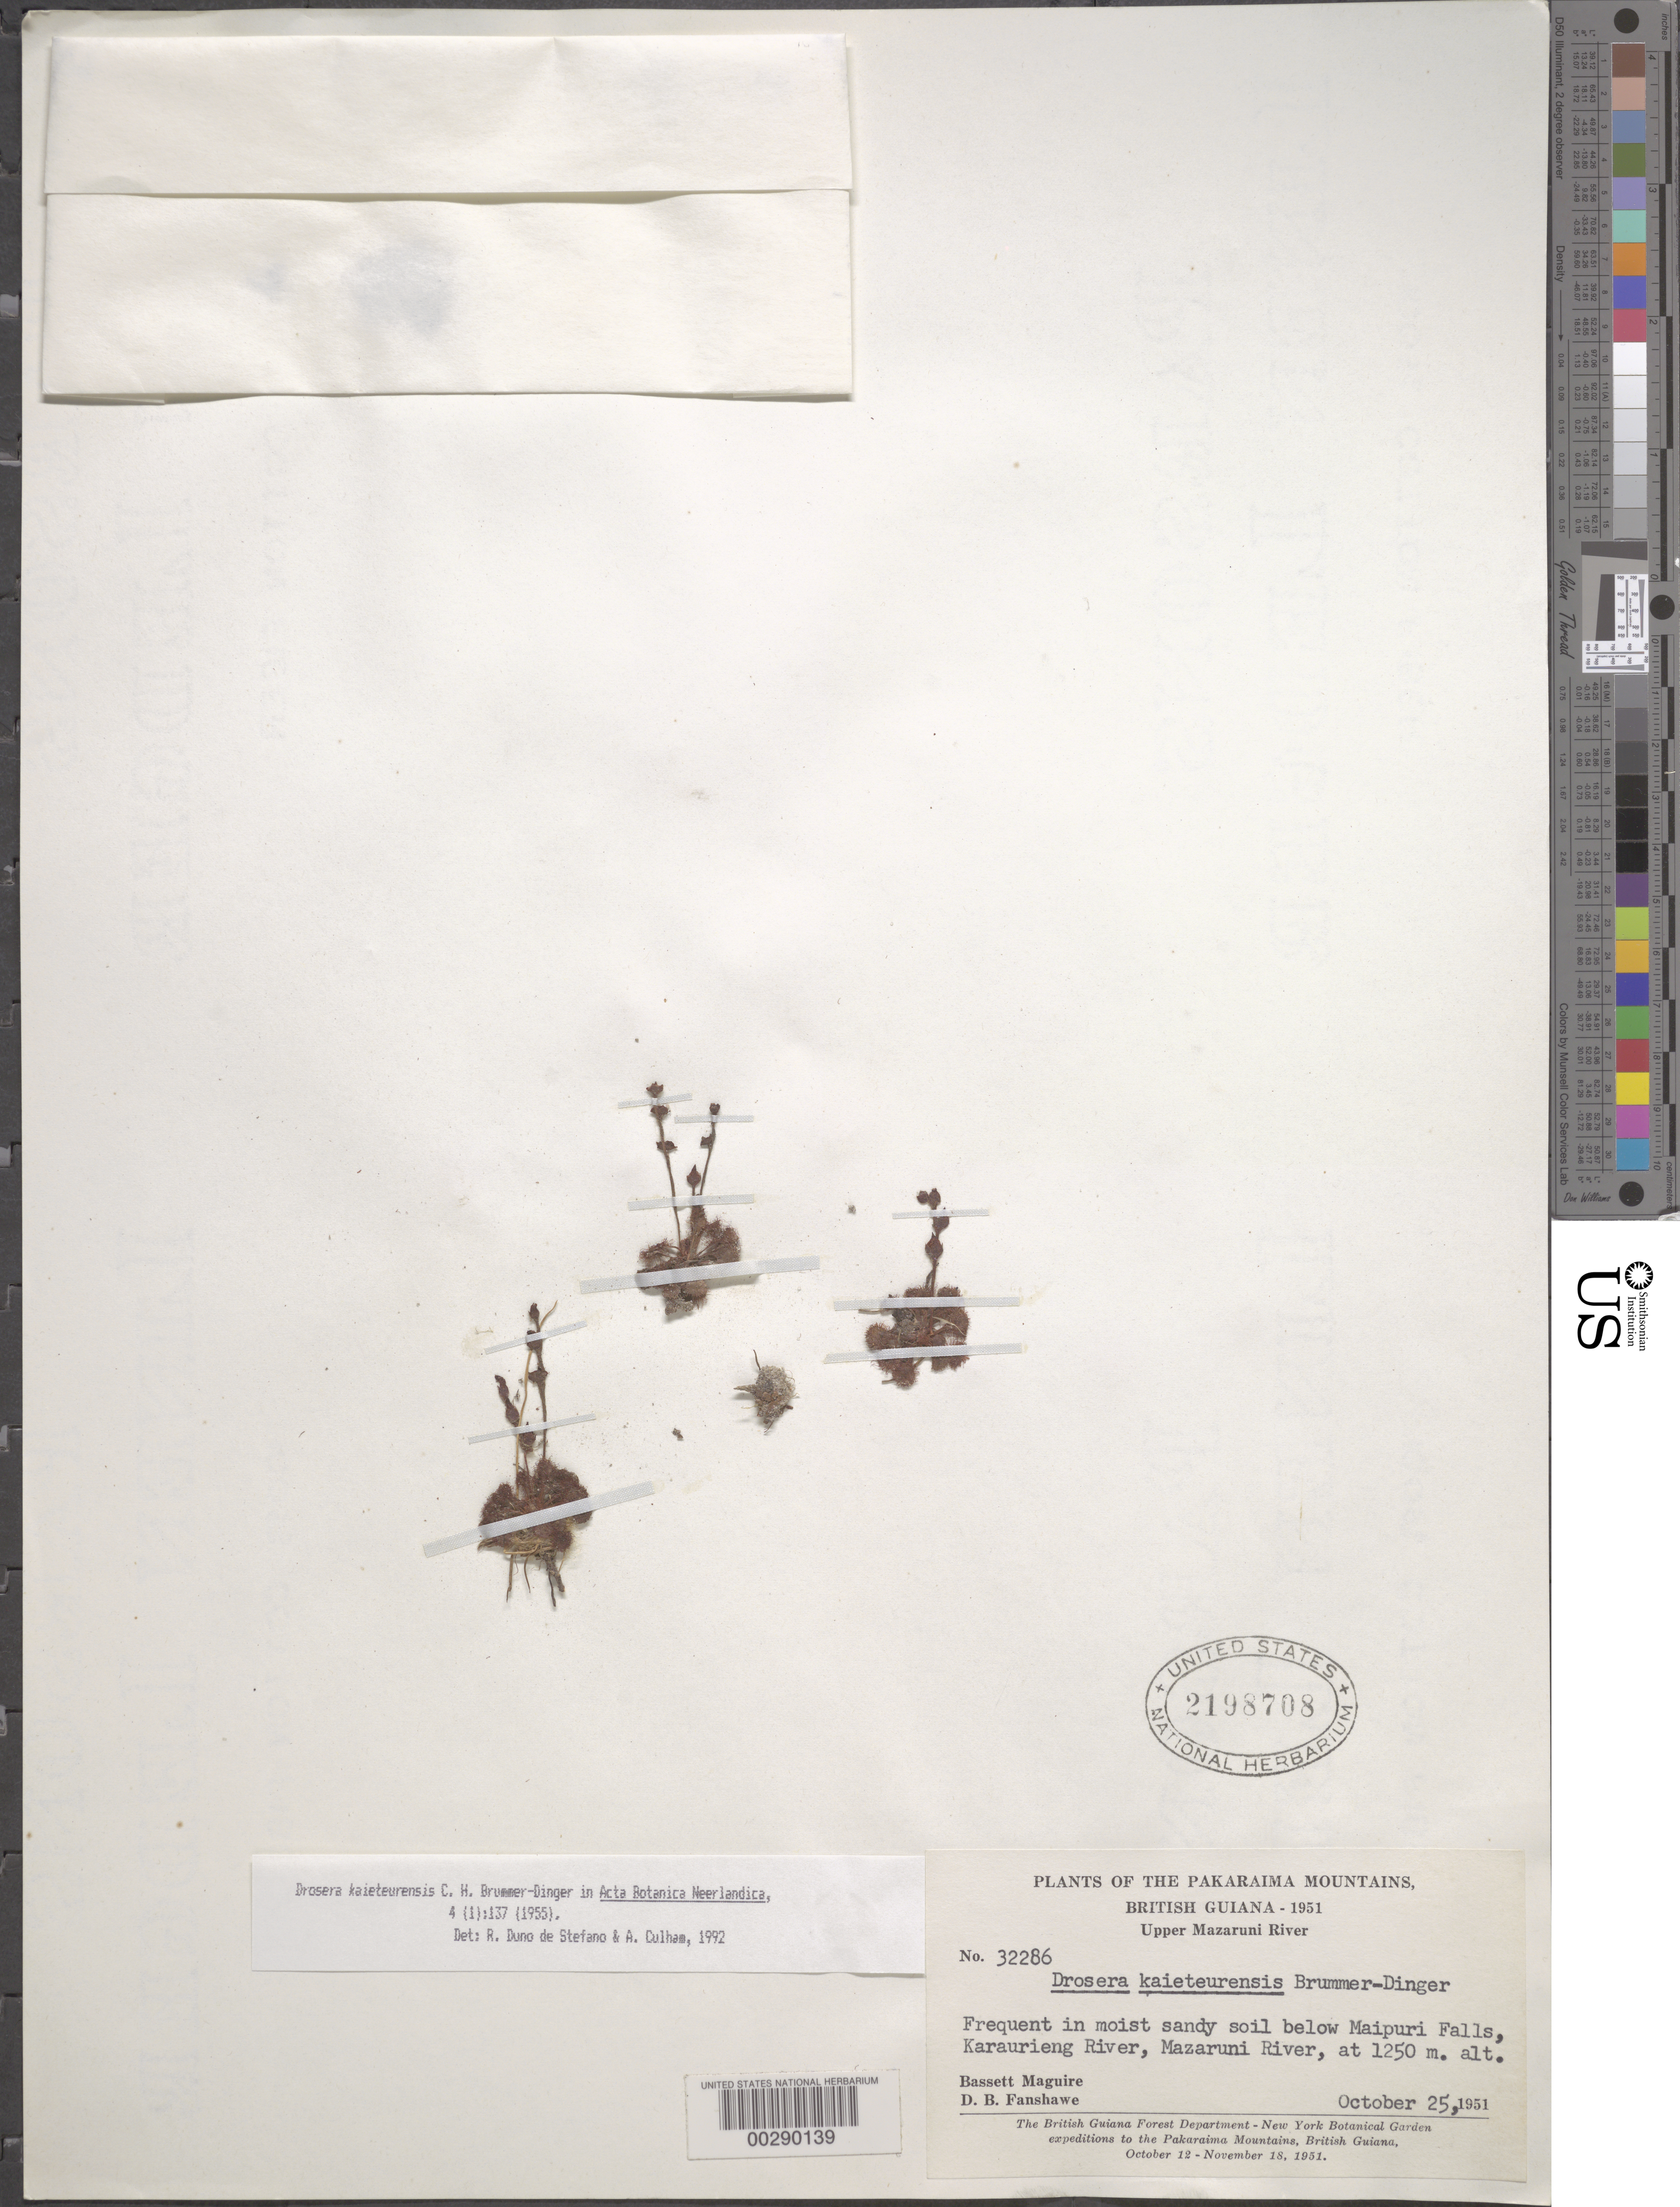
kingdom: Plantae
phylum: Tracheophyta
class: Magnoliopsida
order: Caryophyllales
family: Droseraceae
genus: Drosera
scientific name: Drosera kaieteurensis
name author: Brumm.-Ding.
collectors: B. Maguire & D. B. Fanshawe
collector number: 32286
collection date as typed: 25 Oct 1951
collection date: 1951-10-25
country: Guyana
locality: Upper mazaruni river, below maipuri falls, karaurieng river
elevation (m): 1250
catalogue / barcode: US 2198708